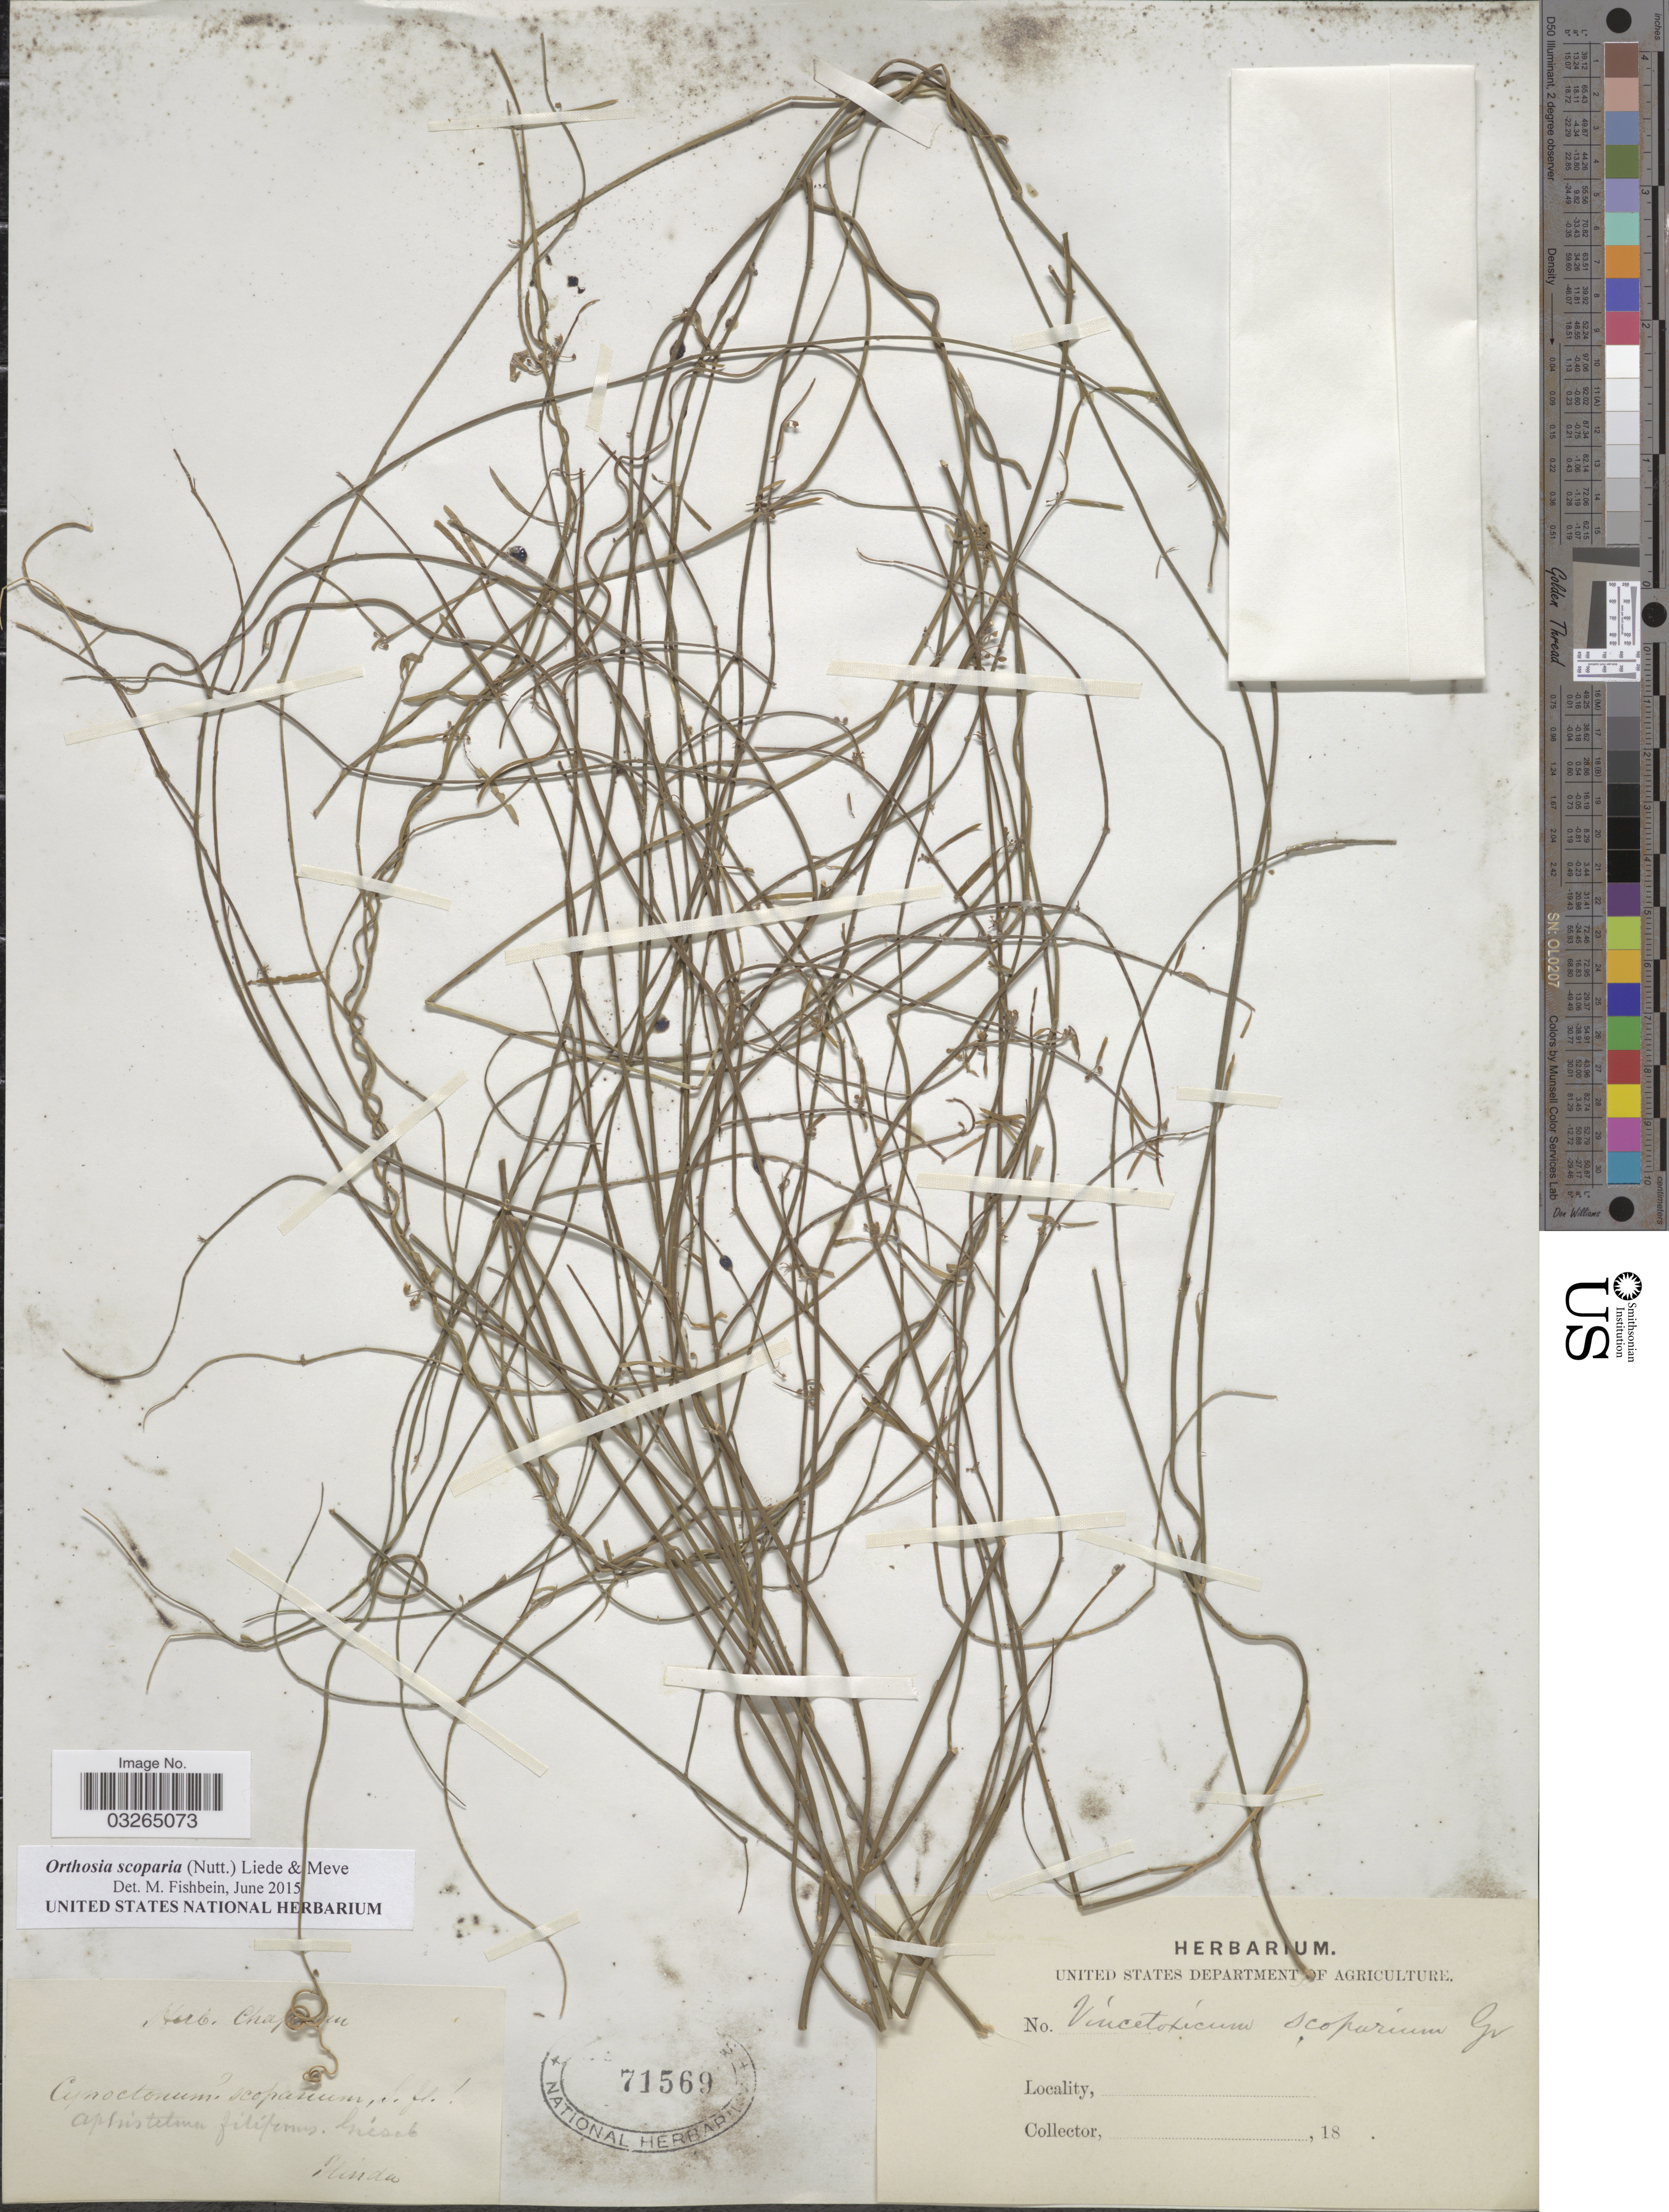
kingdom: Plantae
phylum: Tracheophyta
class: Magnoliopsida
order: Gentianales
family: Apocynaceae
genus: Orthosia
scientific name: Orthosia scoparia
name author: (Nutt.) Liede & Meve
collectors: ex herb. Chapman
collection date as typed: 18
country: United States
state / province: Florida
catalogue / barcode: US 71569